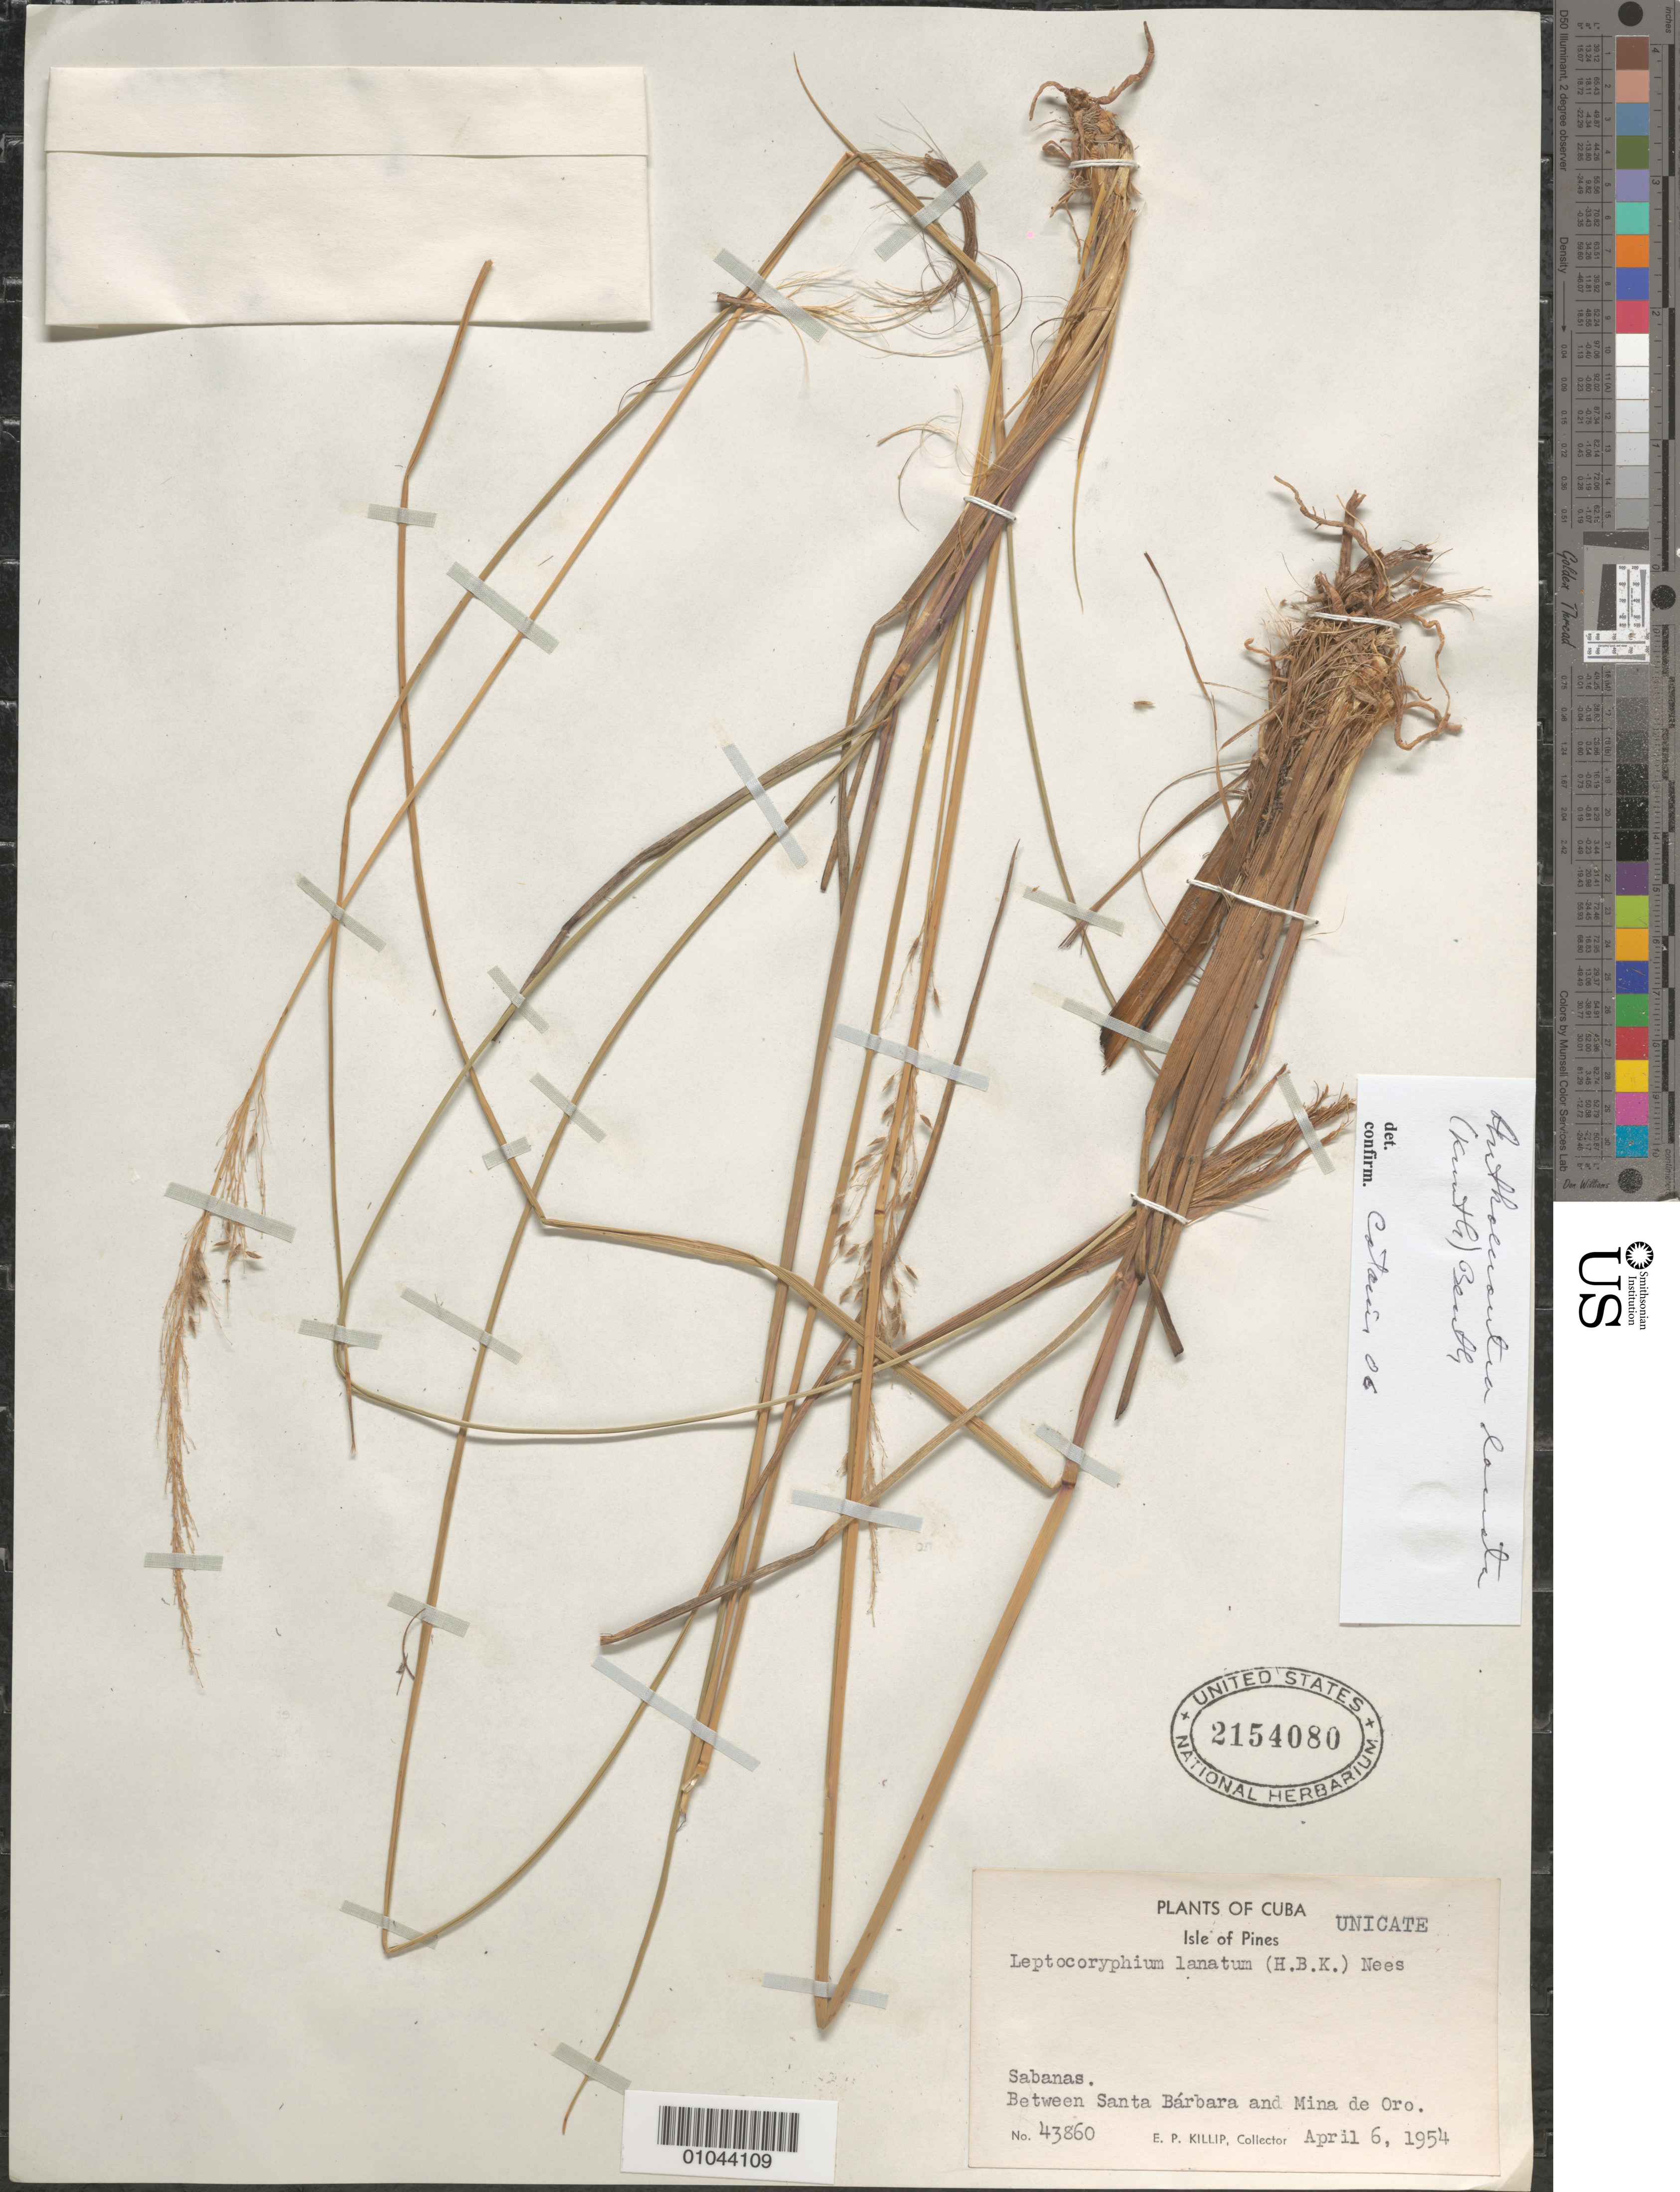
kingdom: Plantae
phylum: Tracheophyta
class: Liliopsida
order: Poales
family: Poaceae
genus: Leptocoryphium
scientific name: Leptocoryphium lanatum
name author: (Kunth) Nees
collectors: E. P. Killip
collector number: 43860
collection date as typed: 06 Apr 1954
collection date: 1954-04-06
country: Cuba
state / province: Isla de la Juventud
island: Isla de la Juventud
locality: [Isle of Pines], between Santa Barbara and Mina de Oro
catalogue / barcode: US 2154080